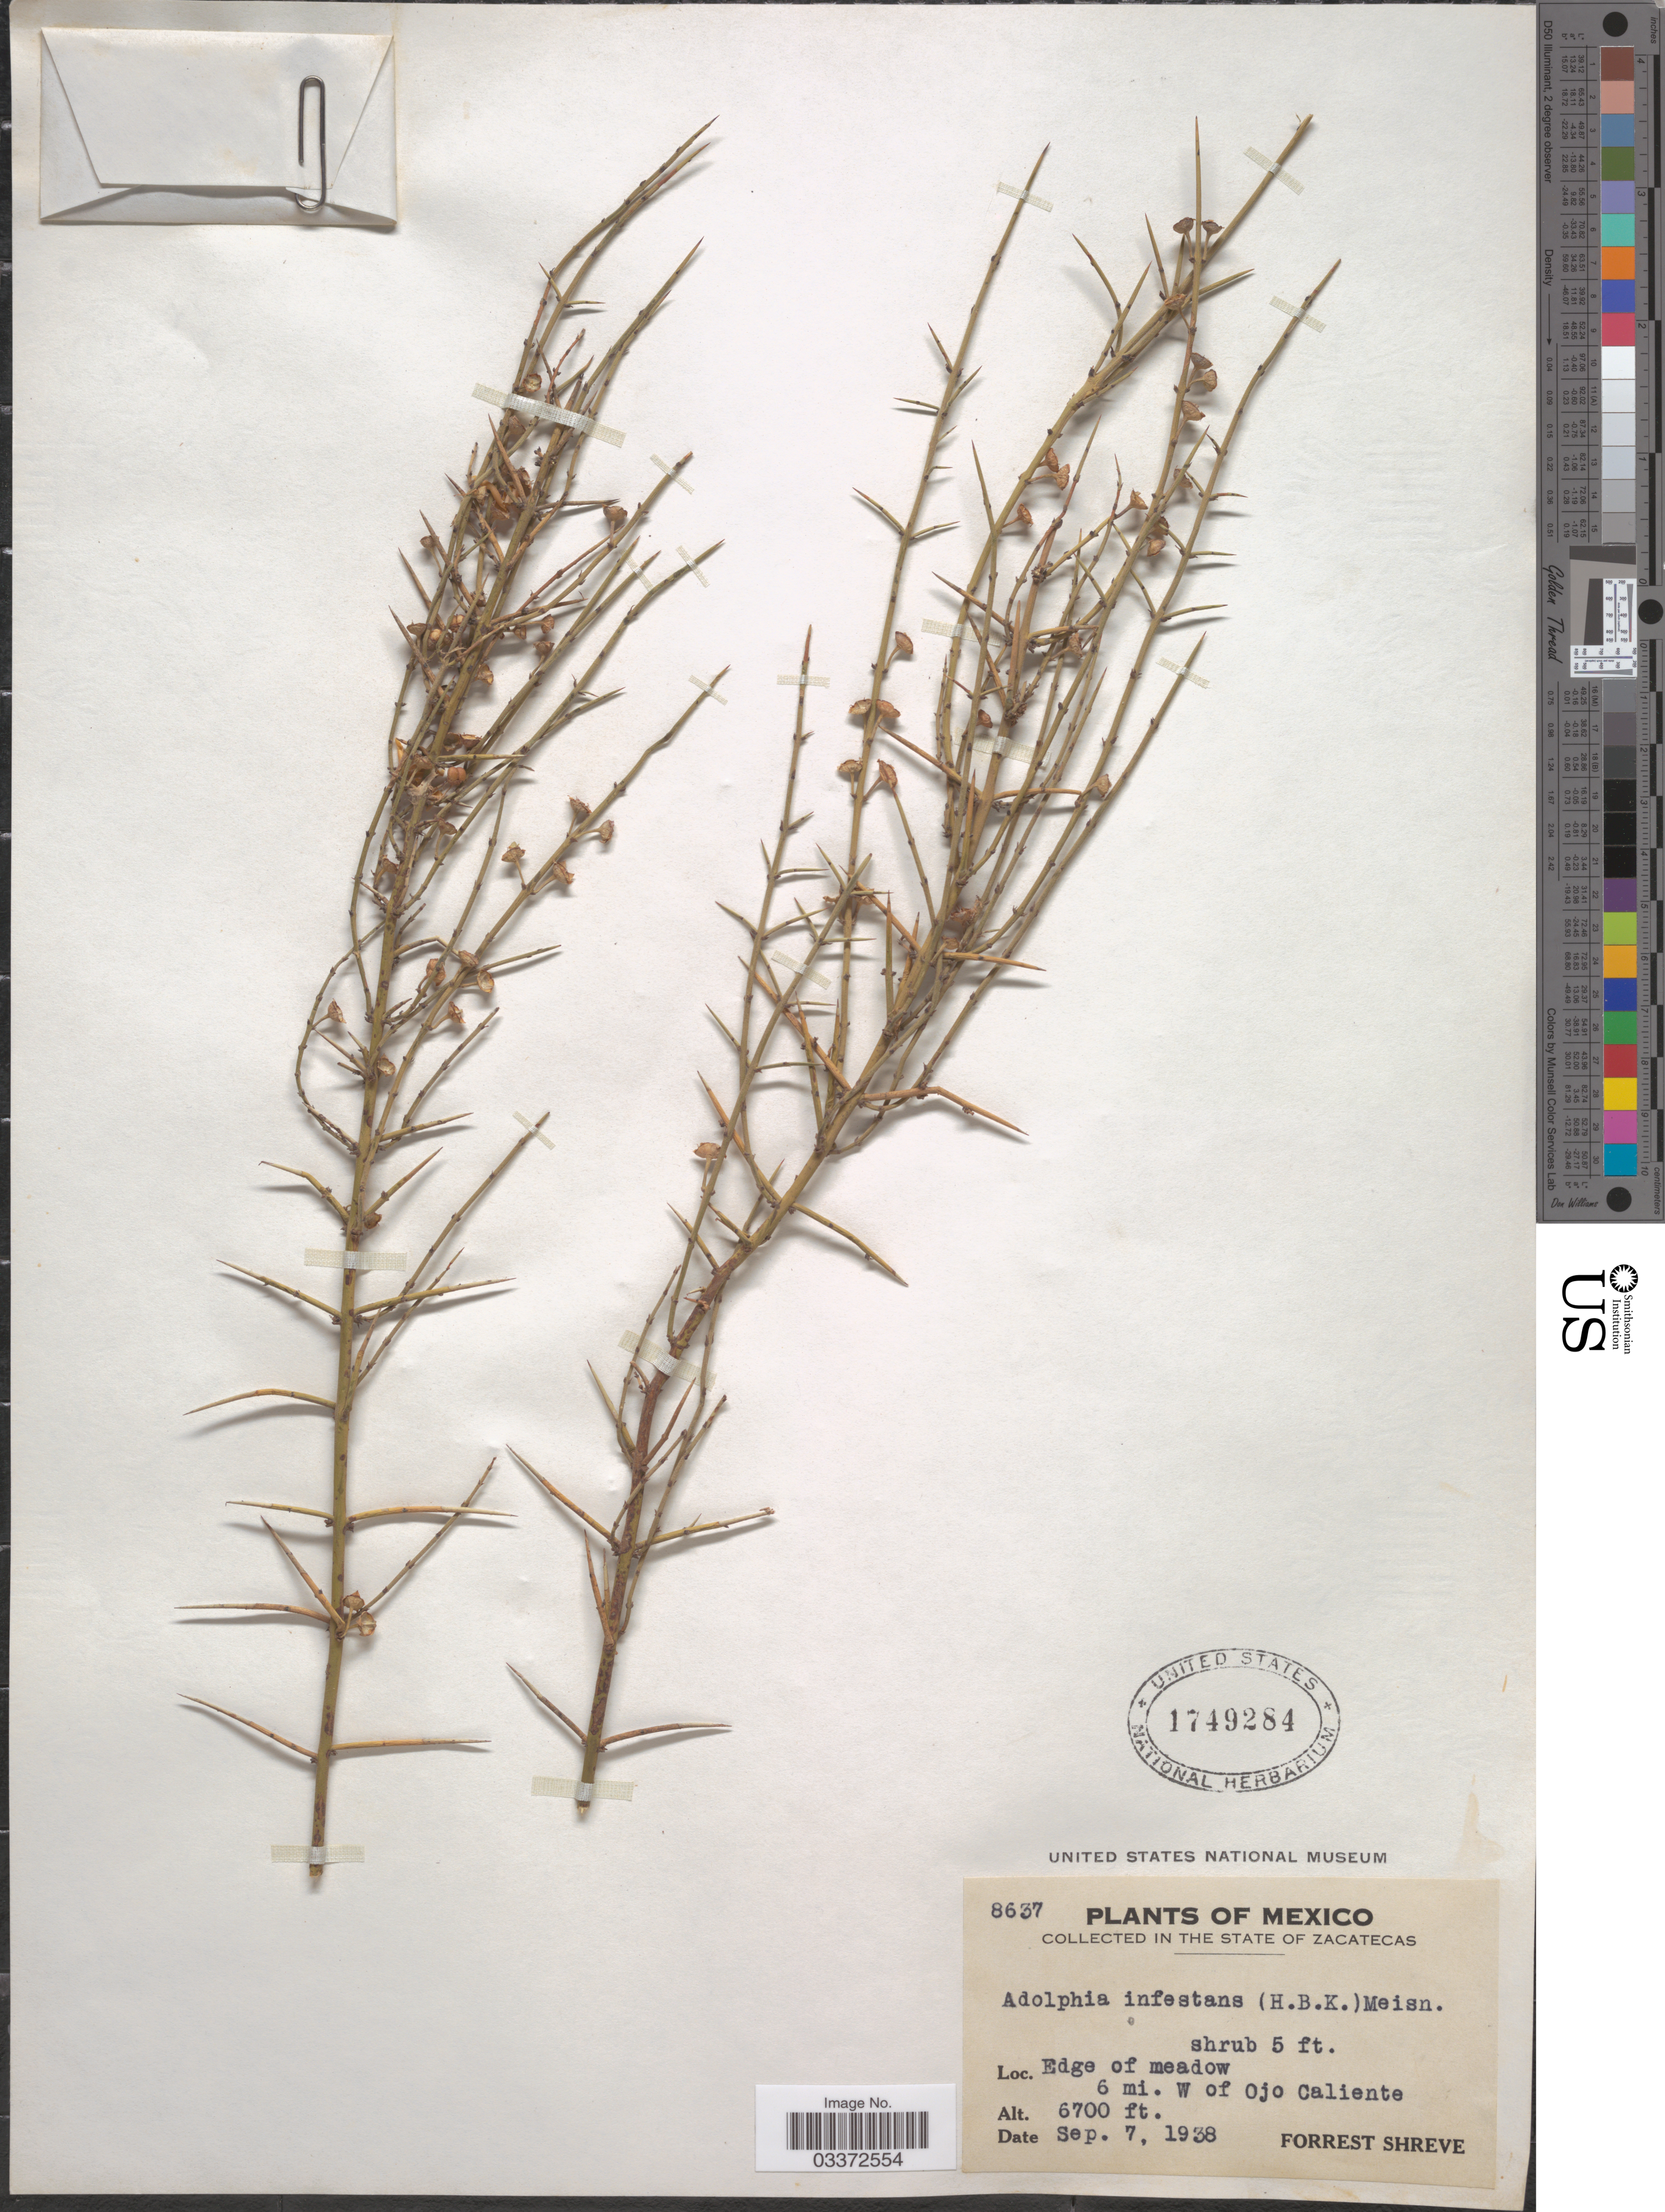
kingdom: Plantae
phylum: Tracheophyta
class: Magnoliopsida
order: Rosales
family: Rhamnaceae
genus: Adolphia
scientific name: Adolphia infesta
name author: (Kunth) Meisn.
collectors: F. Shreve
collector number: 8637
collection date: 1938-09-07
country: Mexico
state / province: Zacatecas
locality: Edge of meadow. 6 mi. W of Ojo Caliente.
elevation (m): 2042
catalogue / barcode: US 1749284